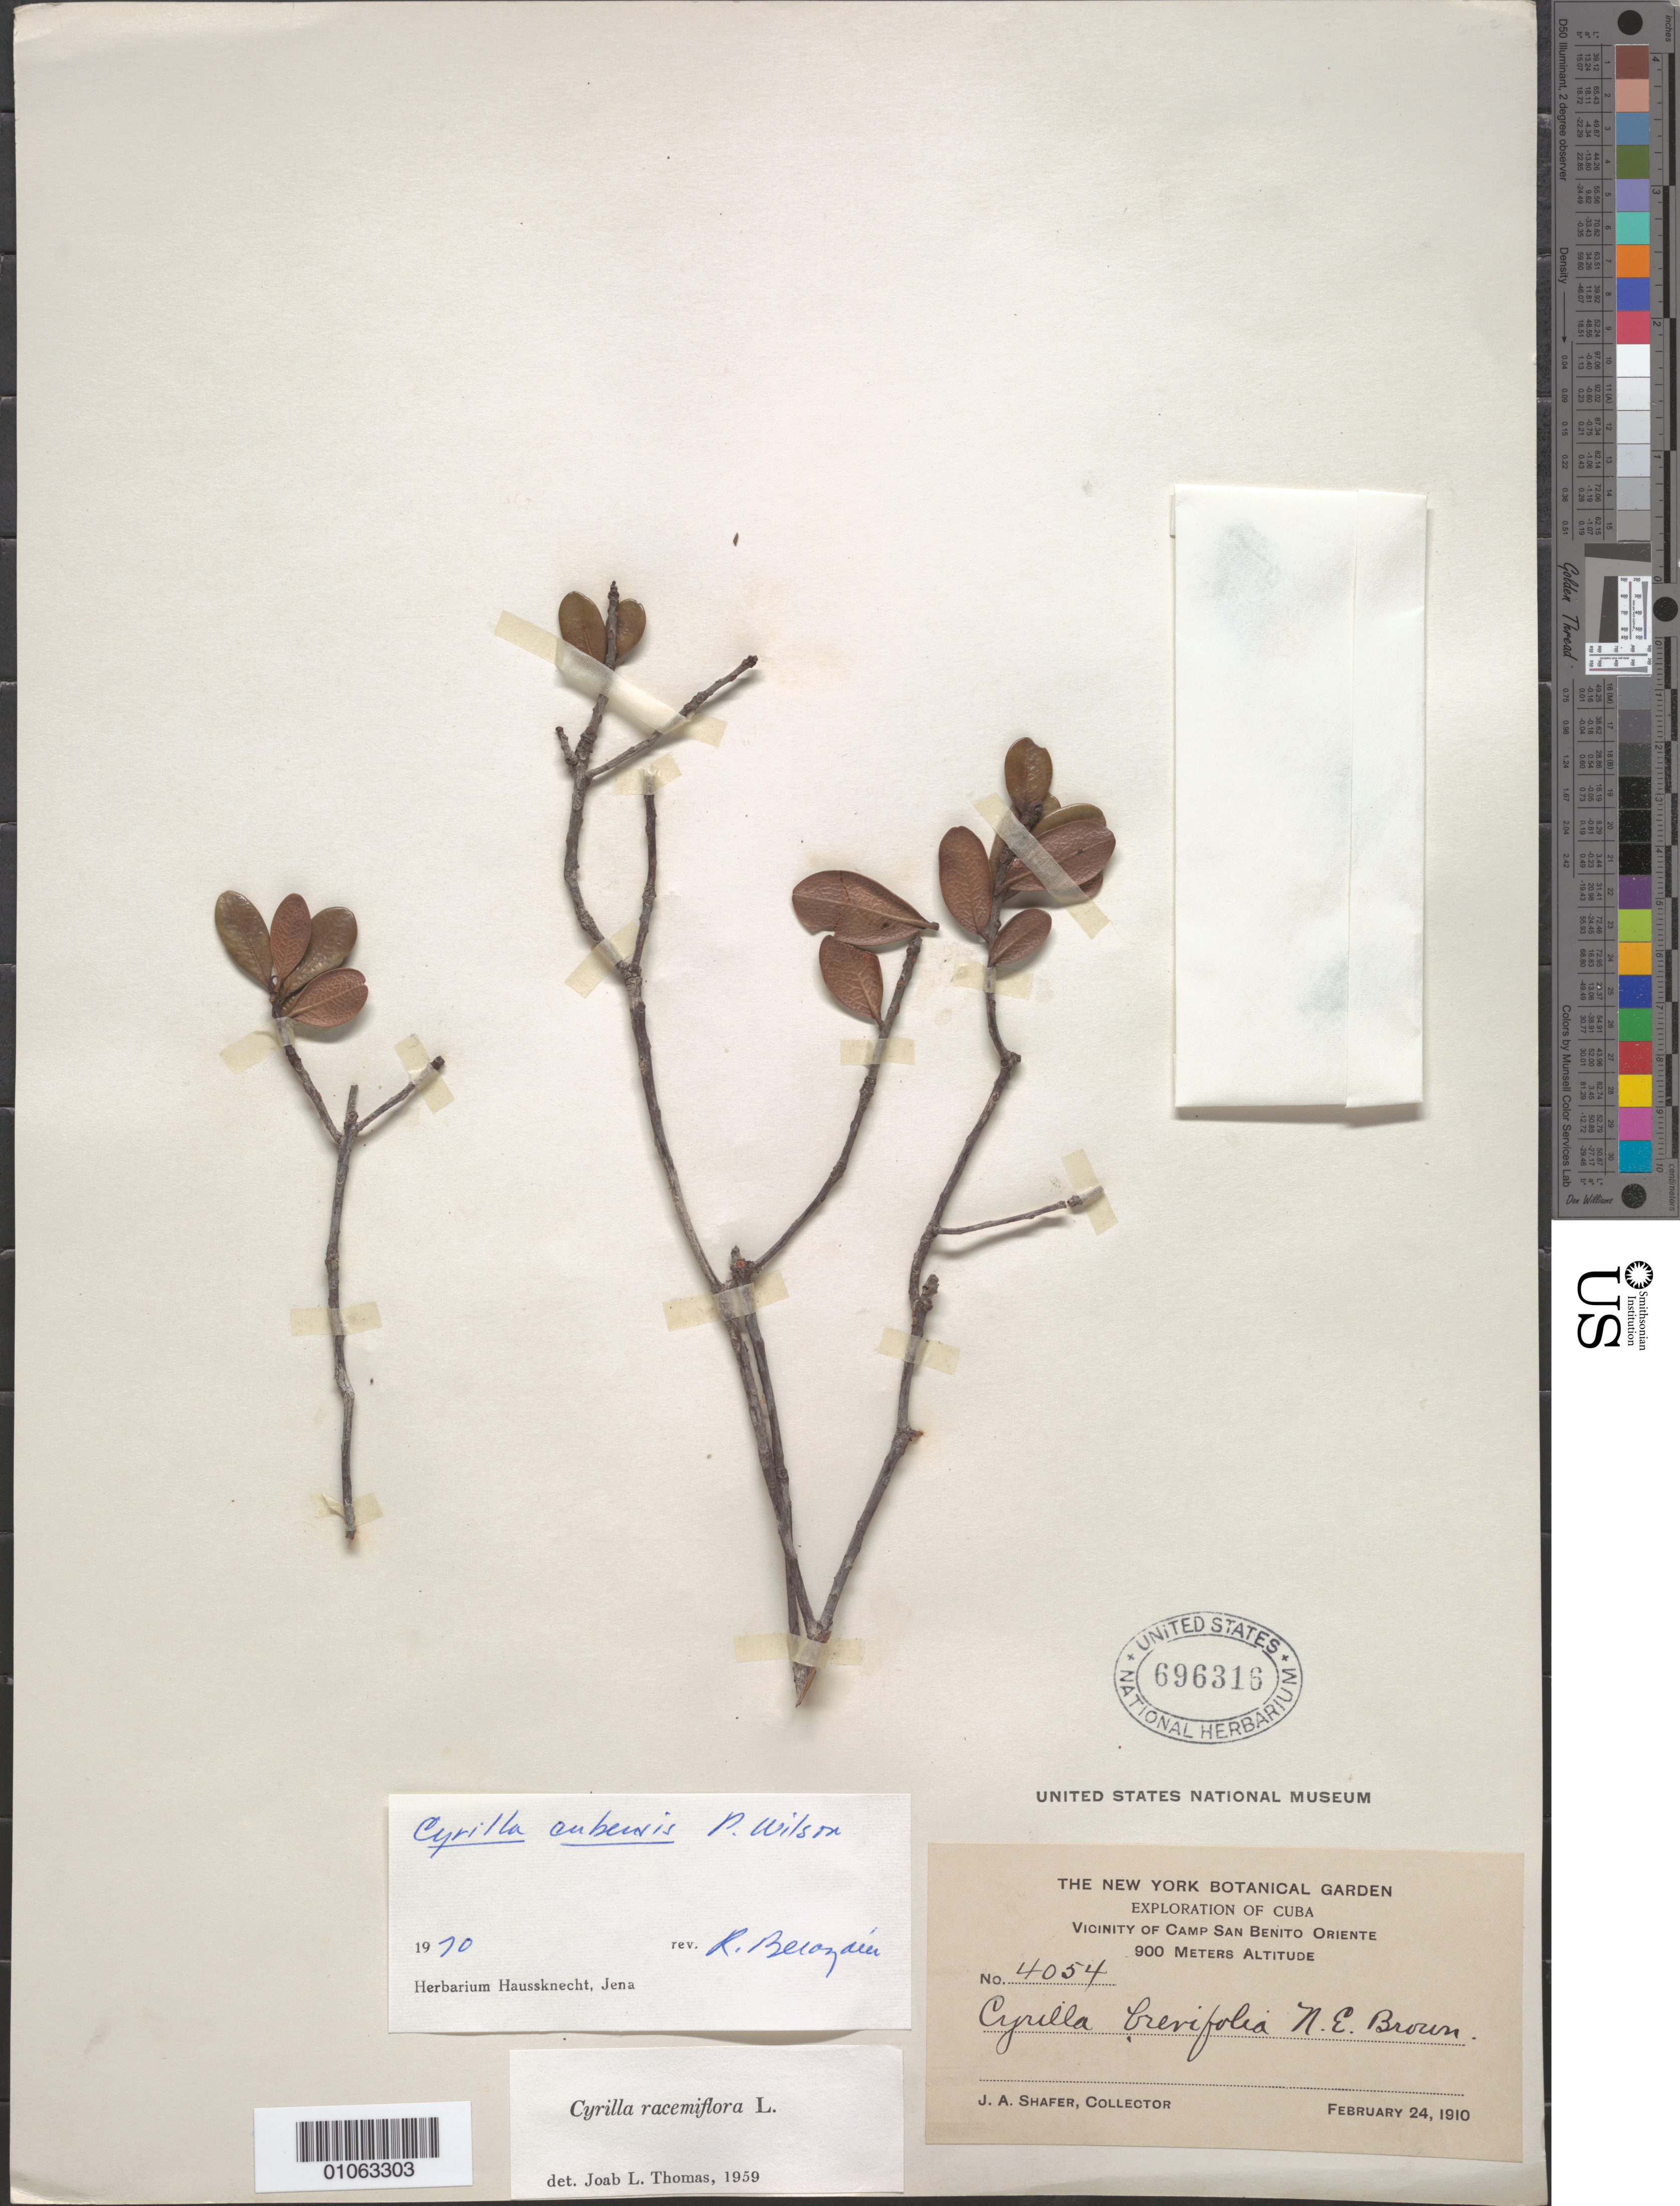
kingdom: Plantae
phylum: Tracheophyta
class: Magnoliopsida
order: Ericales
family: Cyrillaceae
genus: Cyrilla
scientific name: Cyrilla cubensis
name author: P. Wilson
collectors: J. A. Shafer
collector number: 4054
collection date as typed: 24 Feb 1910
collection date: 1910-02-24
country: Cuba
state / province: Oriente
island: Cuba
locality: Vicinity of Camp San Benito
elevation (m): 900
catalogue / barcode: US 696316